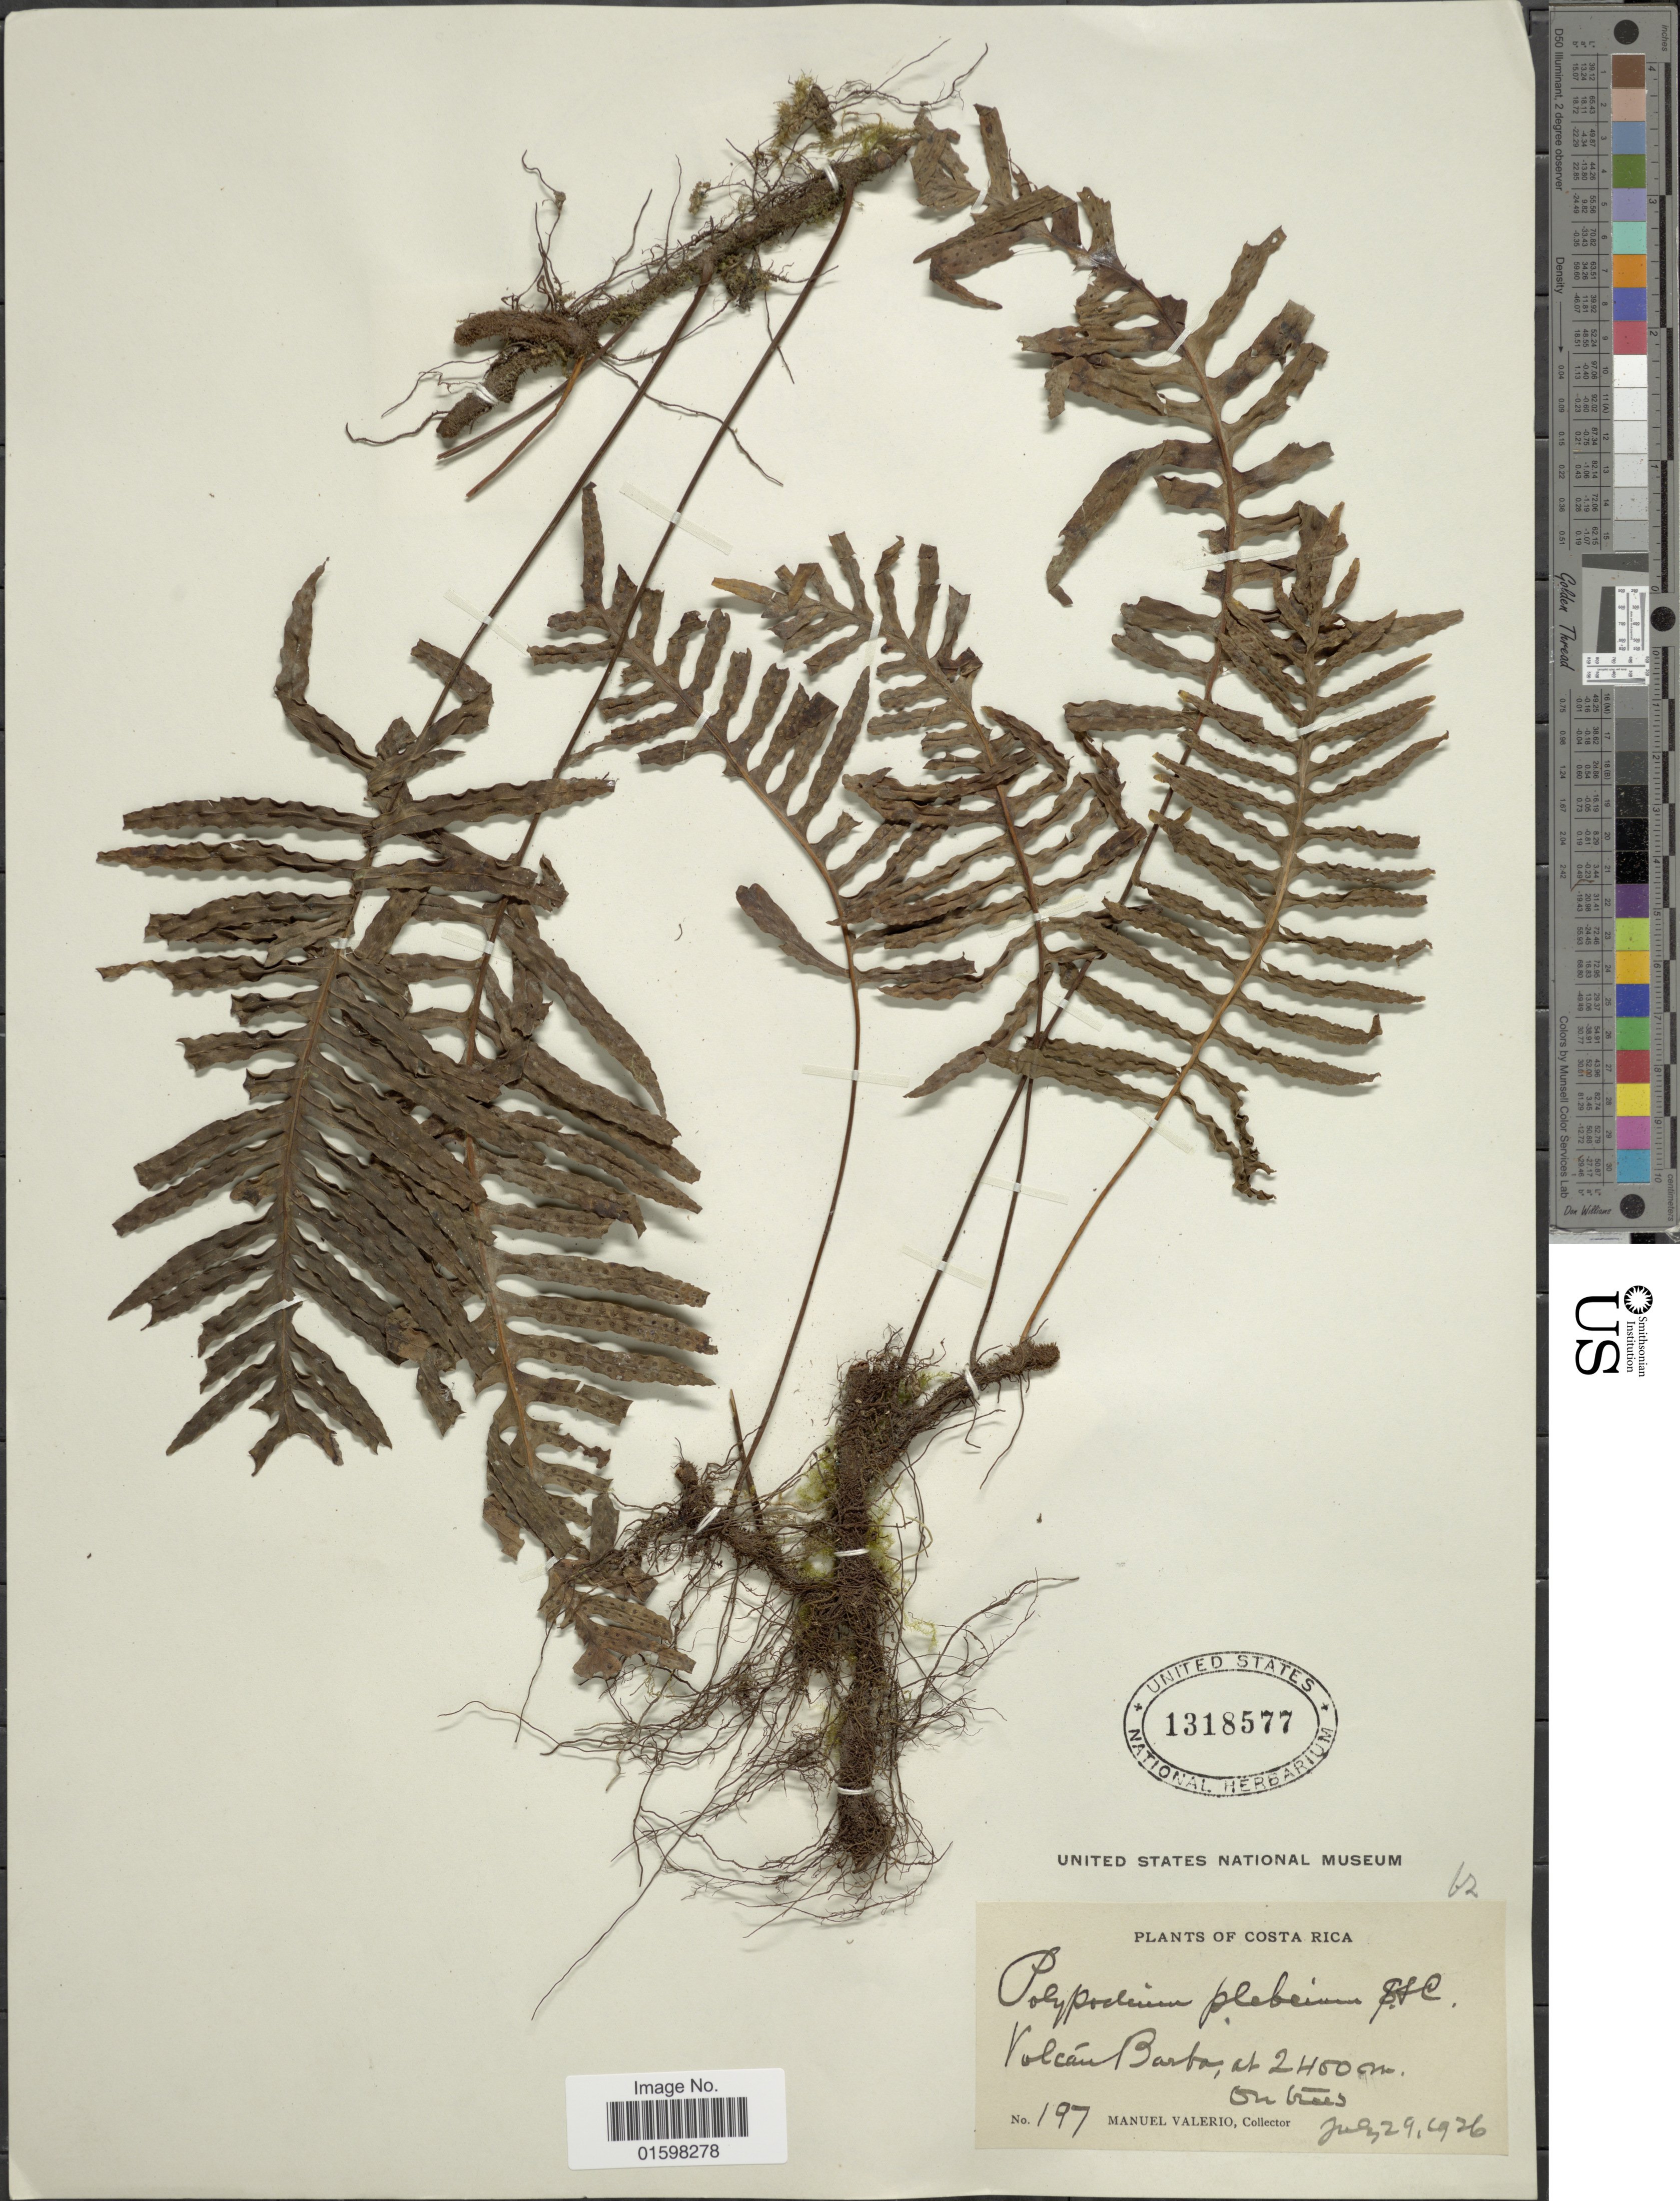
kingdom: Plantae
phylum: Tracheophyta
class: Polypodiopsida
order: Polypodiales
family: Polypodiaceae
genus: Pleopeltis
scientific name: Pleopeltis plebeia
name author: (Schltdl. ex Cham.) A.R. Sm. & Tejero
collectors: M. Valerio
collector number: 197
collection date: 1926-07-29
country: Costa Rica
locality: Volcan Barba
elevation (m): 2400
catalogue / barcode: US 1318577